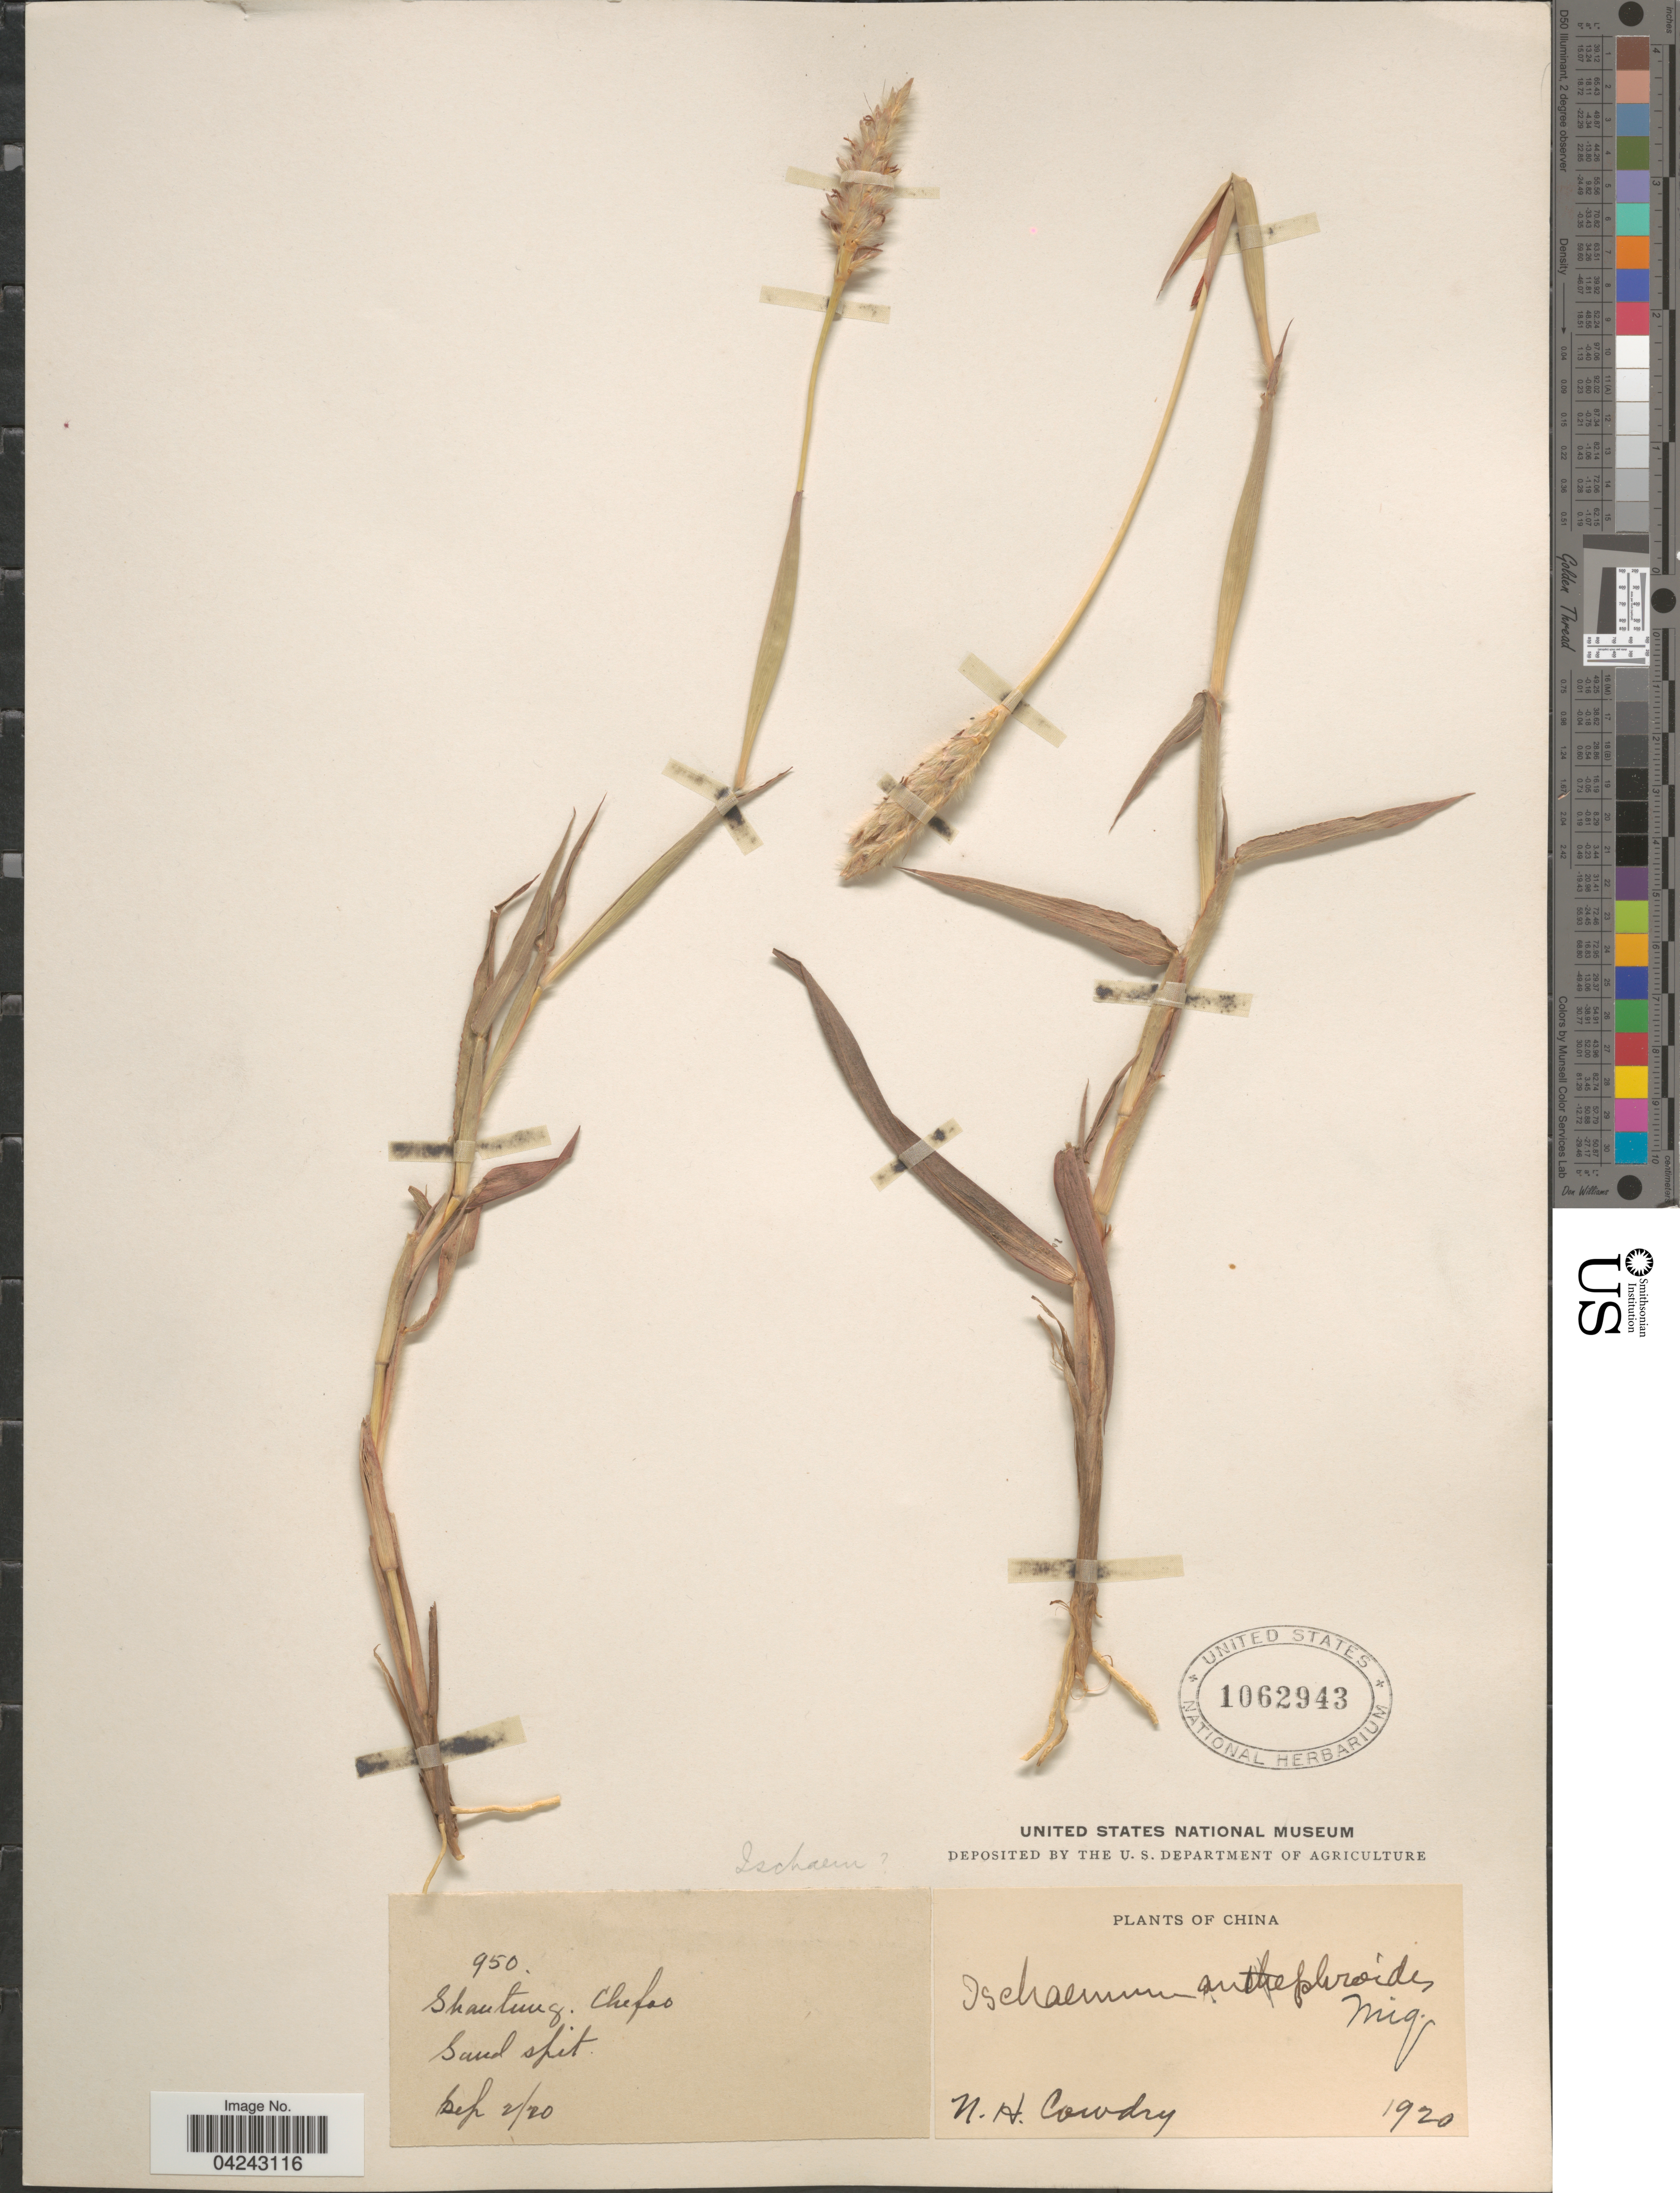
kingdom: Plantae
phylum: Tracheophyta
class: Liliopsida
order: Poales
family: Poaceae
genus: Ischaemum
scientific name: Ischaemum anthephoroides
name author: (Steud.) Miq.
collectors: N. H. Cowdry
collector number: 950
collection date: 1920-09-02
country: China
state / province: Shandong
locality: Shangtung: Chefao.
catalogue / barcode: US 1062943